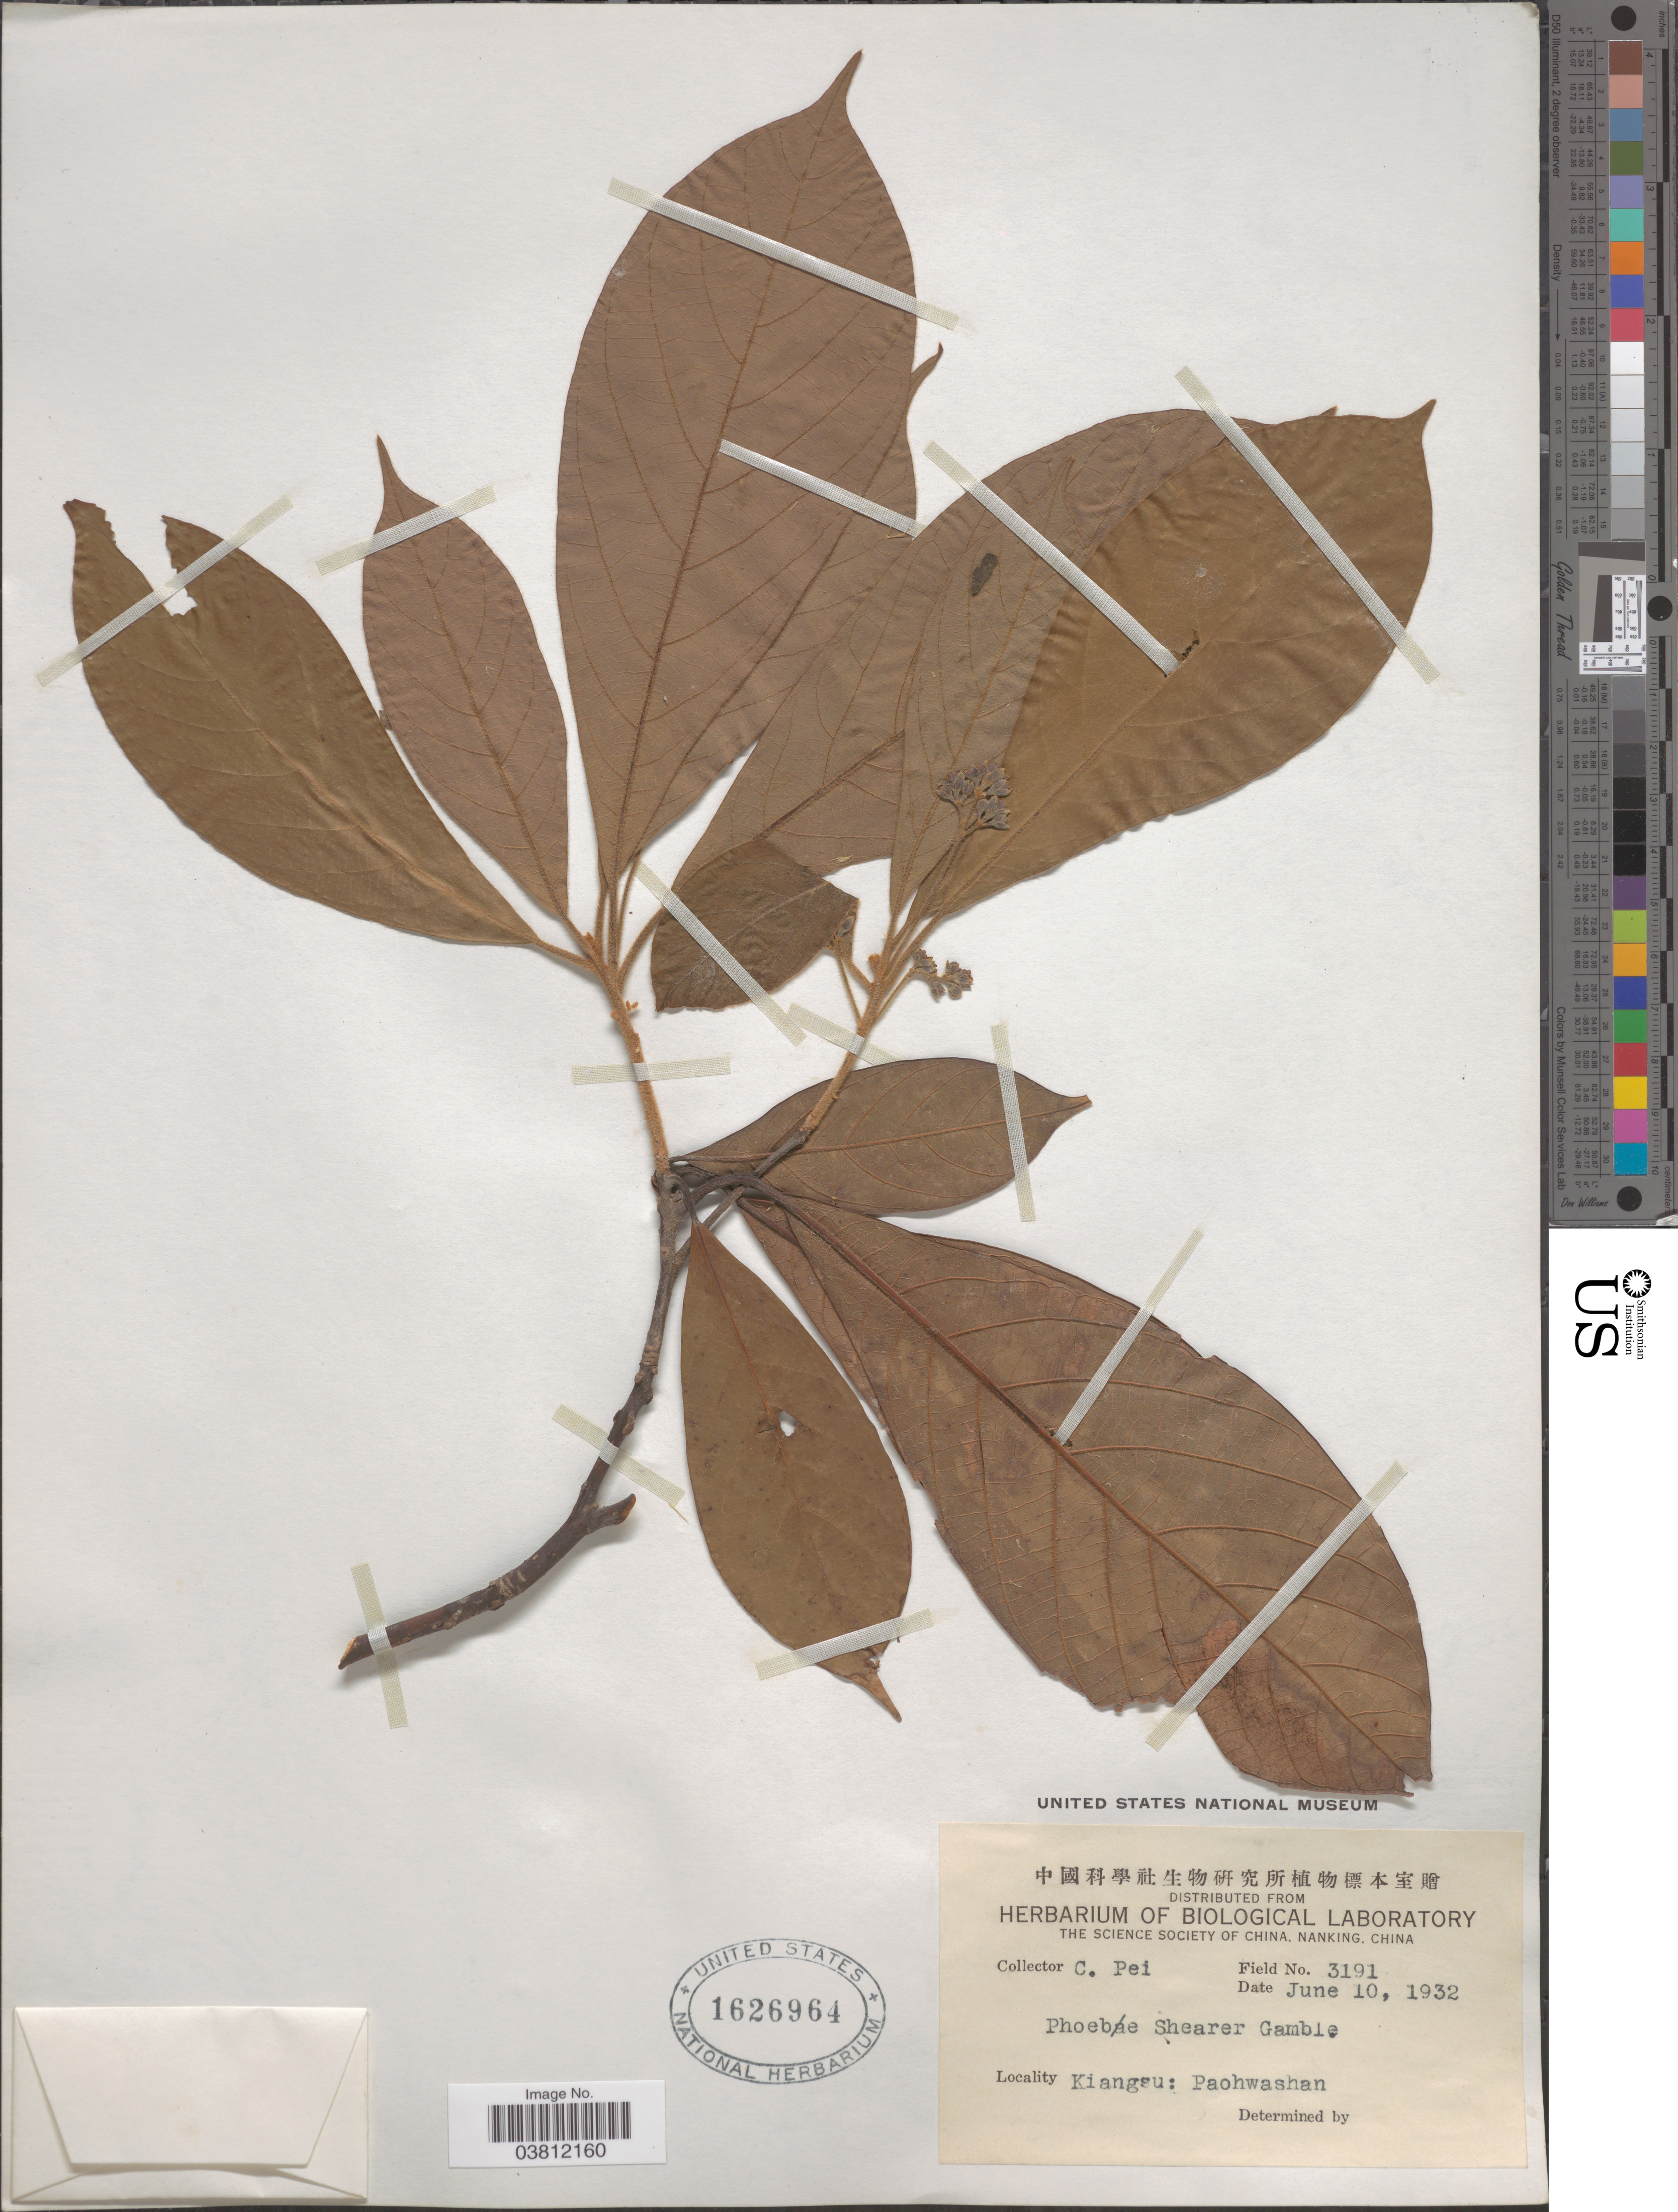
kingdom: Plantae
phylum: Tracheophyta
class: Magnoliopsida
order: Laurales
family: Lauraceae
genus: Phoebe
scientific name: Phoebe sheareri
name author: (Hemsl.) Gamble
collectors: C. P'ei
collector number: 3191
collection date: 1932-06-10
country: China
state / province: Jiangsu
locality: Kiangsu: Paohwashan.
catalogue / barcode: US 1626964